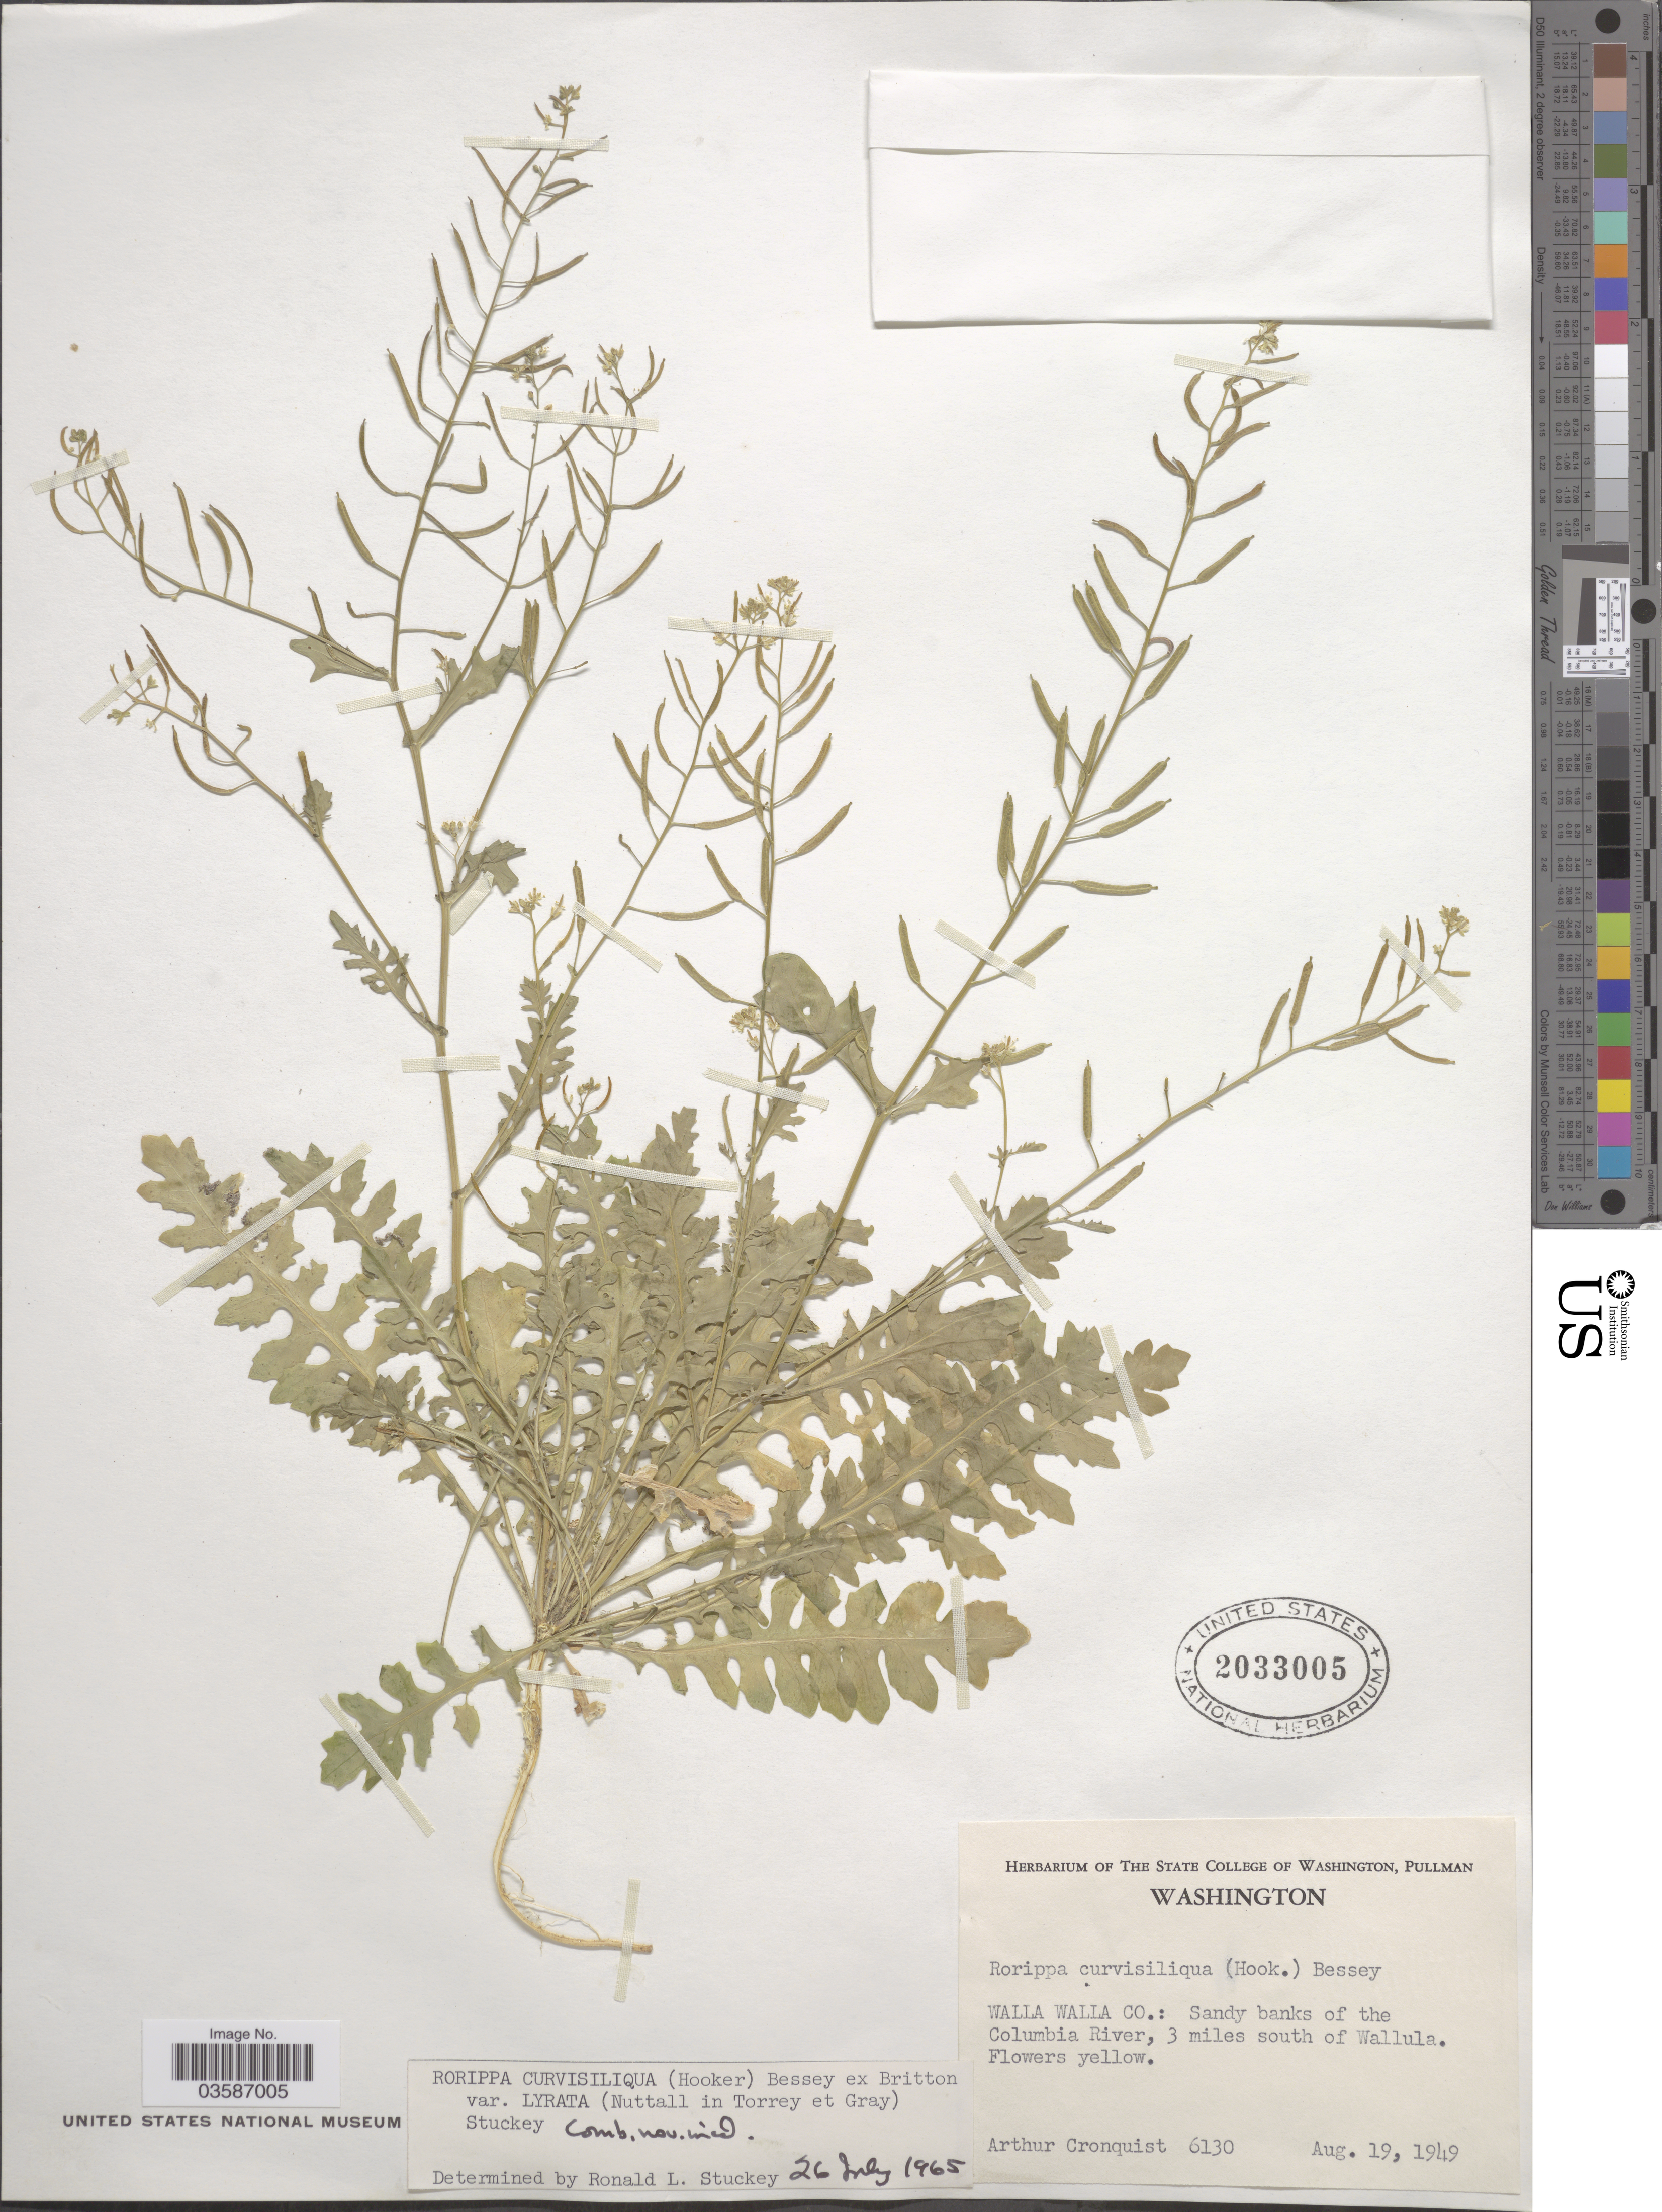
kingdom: Plantae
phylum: Tracheophyta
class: Magnoliopsida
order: Brassicales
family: Brassicaceae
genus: Rorippa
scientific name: Rorippa curvisiliqua var. lyrata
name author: (Nutt.) C.L. Hitchc.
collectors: A. J. Cronquist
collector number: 6130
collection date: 1949-08-19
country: United States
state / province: Washington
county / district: Walla Walla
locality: Walla Walla Co.: Sandy banks of the Columbia River, 3 miles south of Wallula.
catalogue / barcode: US 2033005